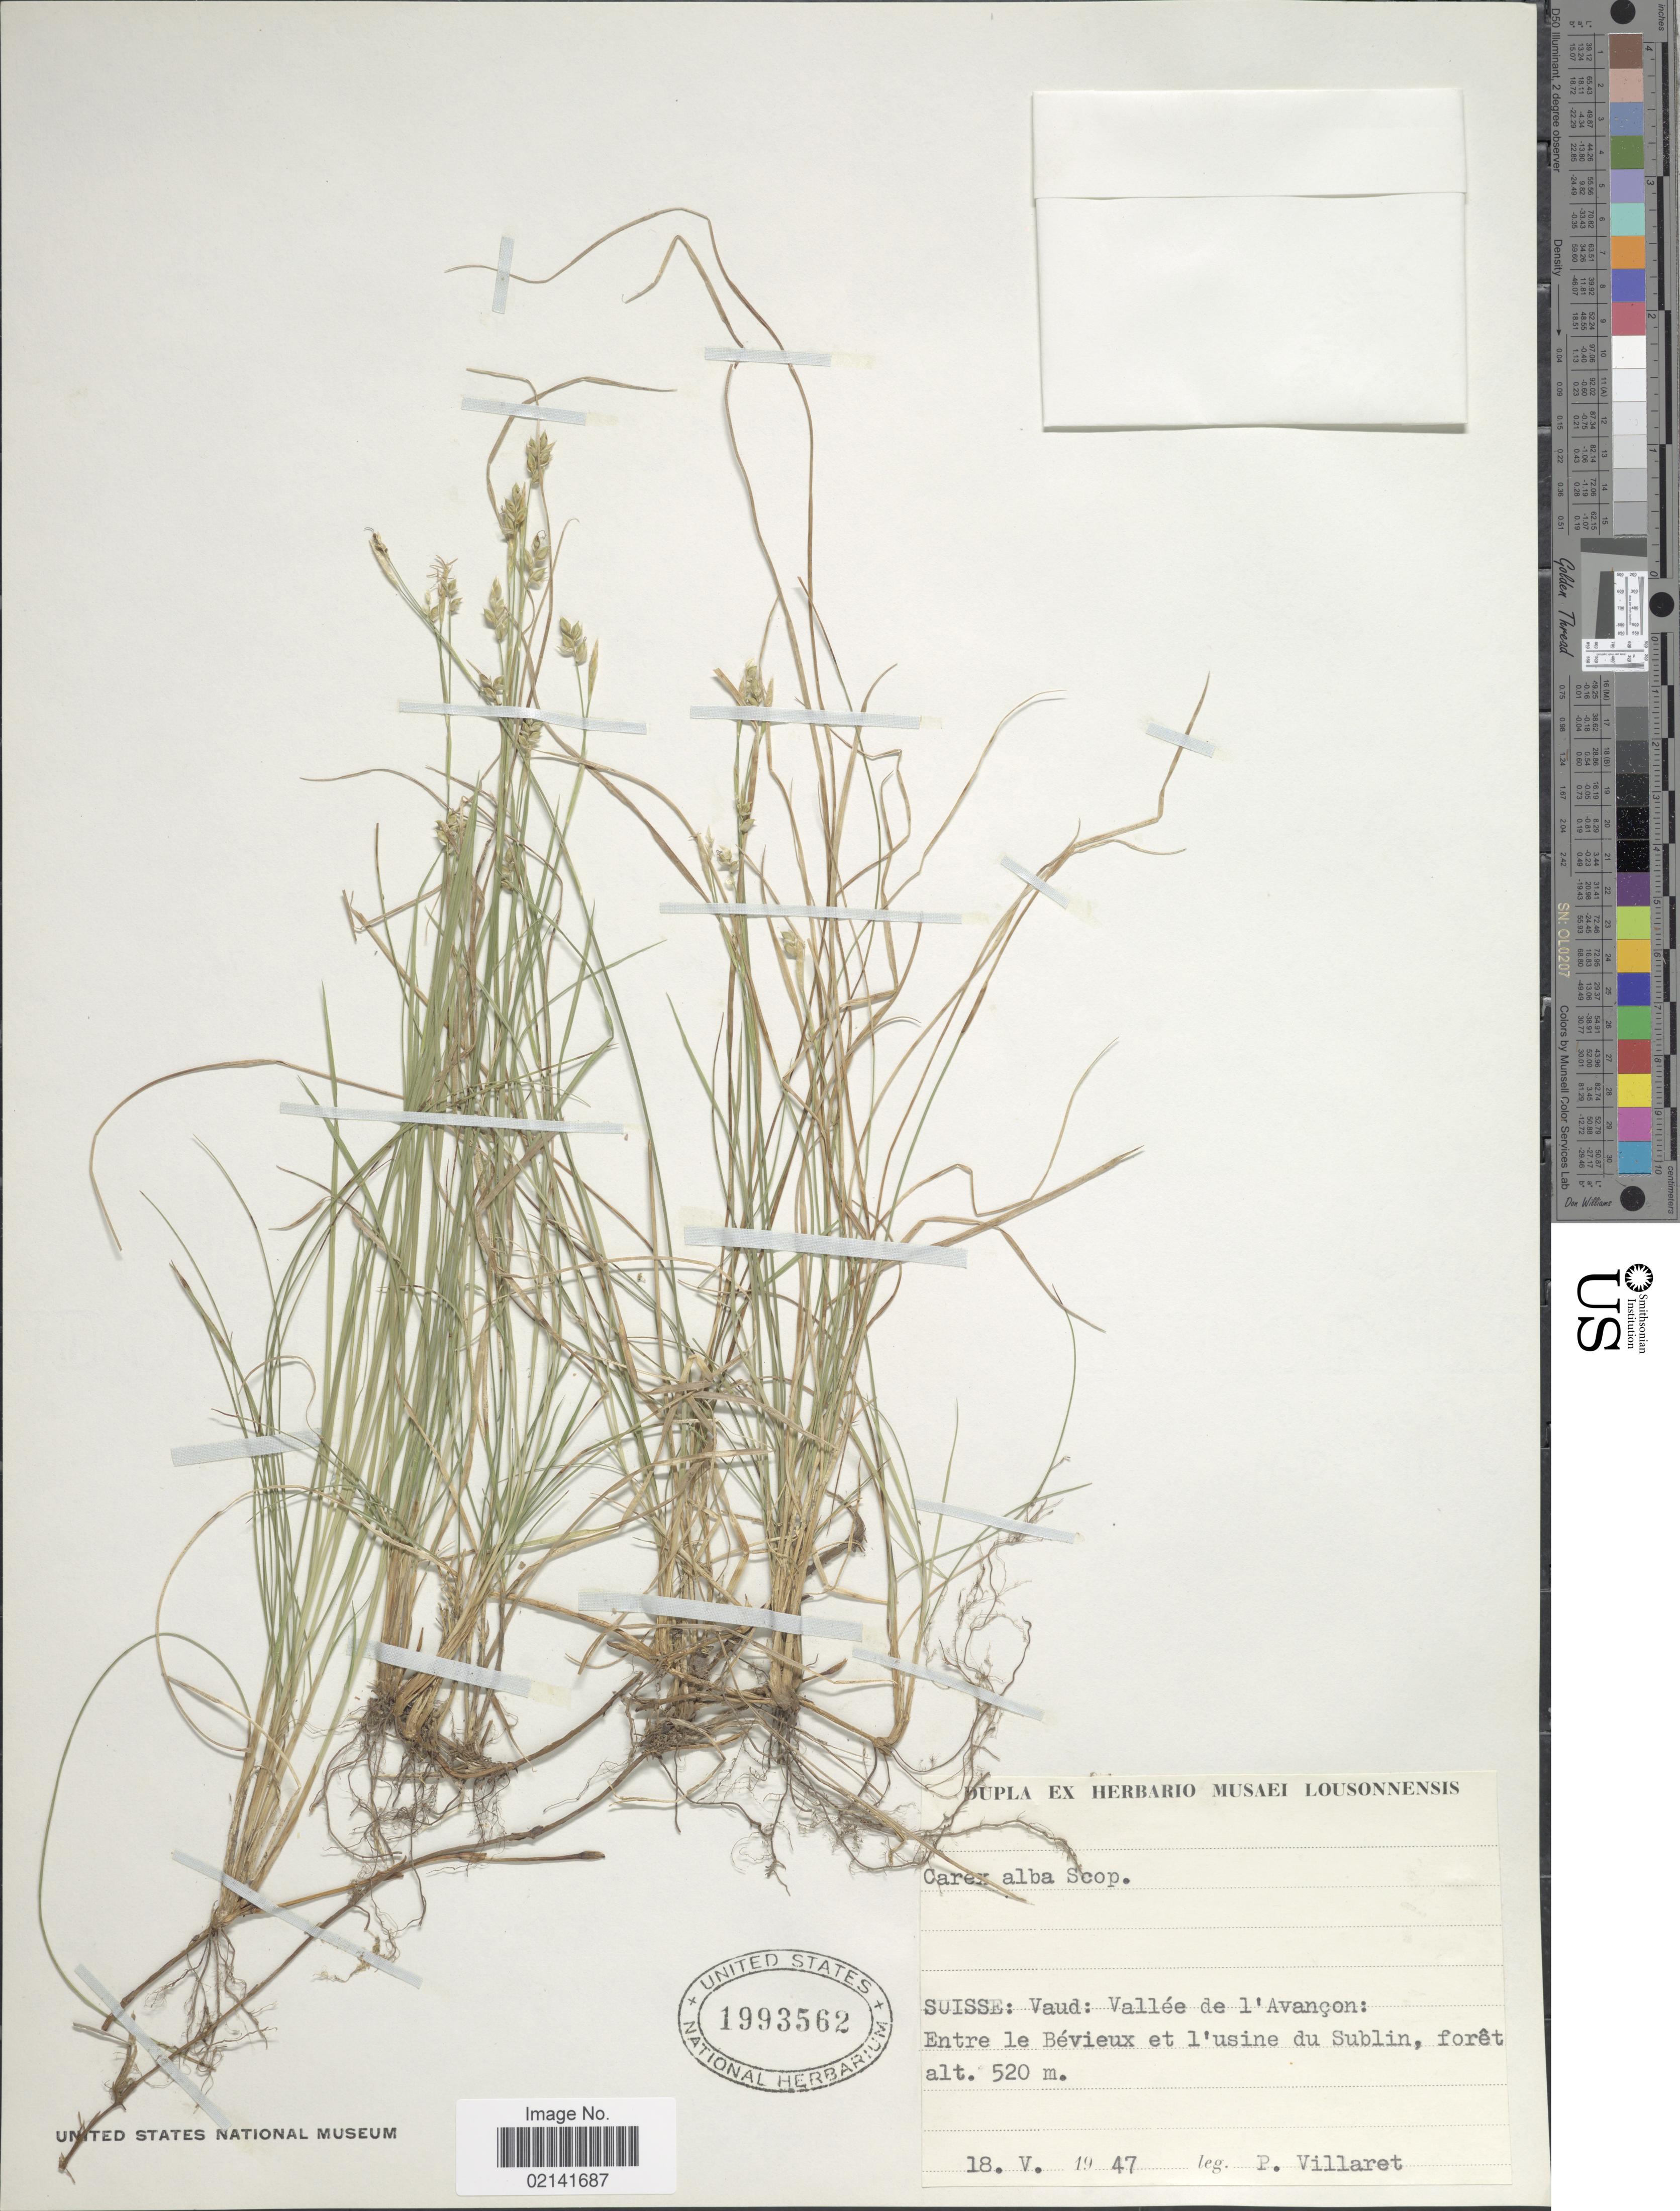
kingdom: Plantae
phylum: Tracheophyta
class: Liliopsida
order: Poales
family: Cyperaceae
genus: Carex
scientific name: Carex alba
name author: Scop.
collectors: P. Villaret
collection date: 1947-05-18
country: Switzerland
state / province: Vaud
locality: Vaud: Vallee de l' Avancon: Entre le Bevieux et l' usine du Sublin, foret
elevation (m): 520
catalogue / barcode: US 1993562